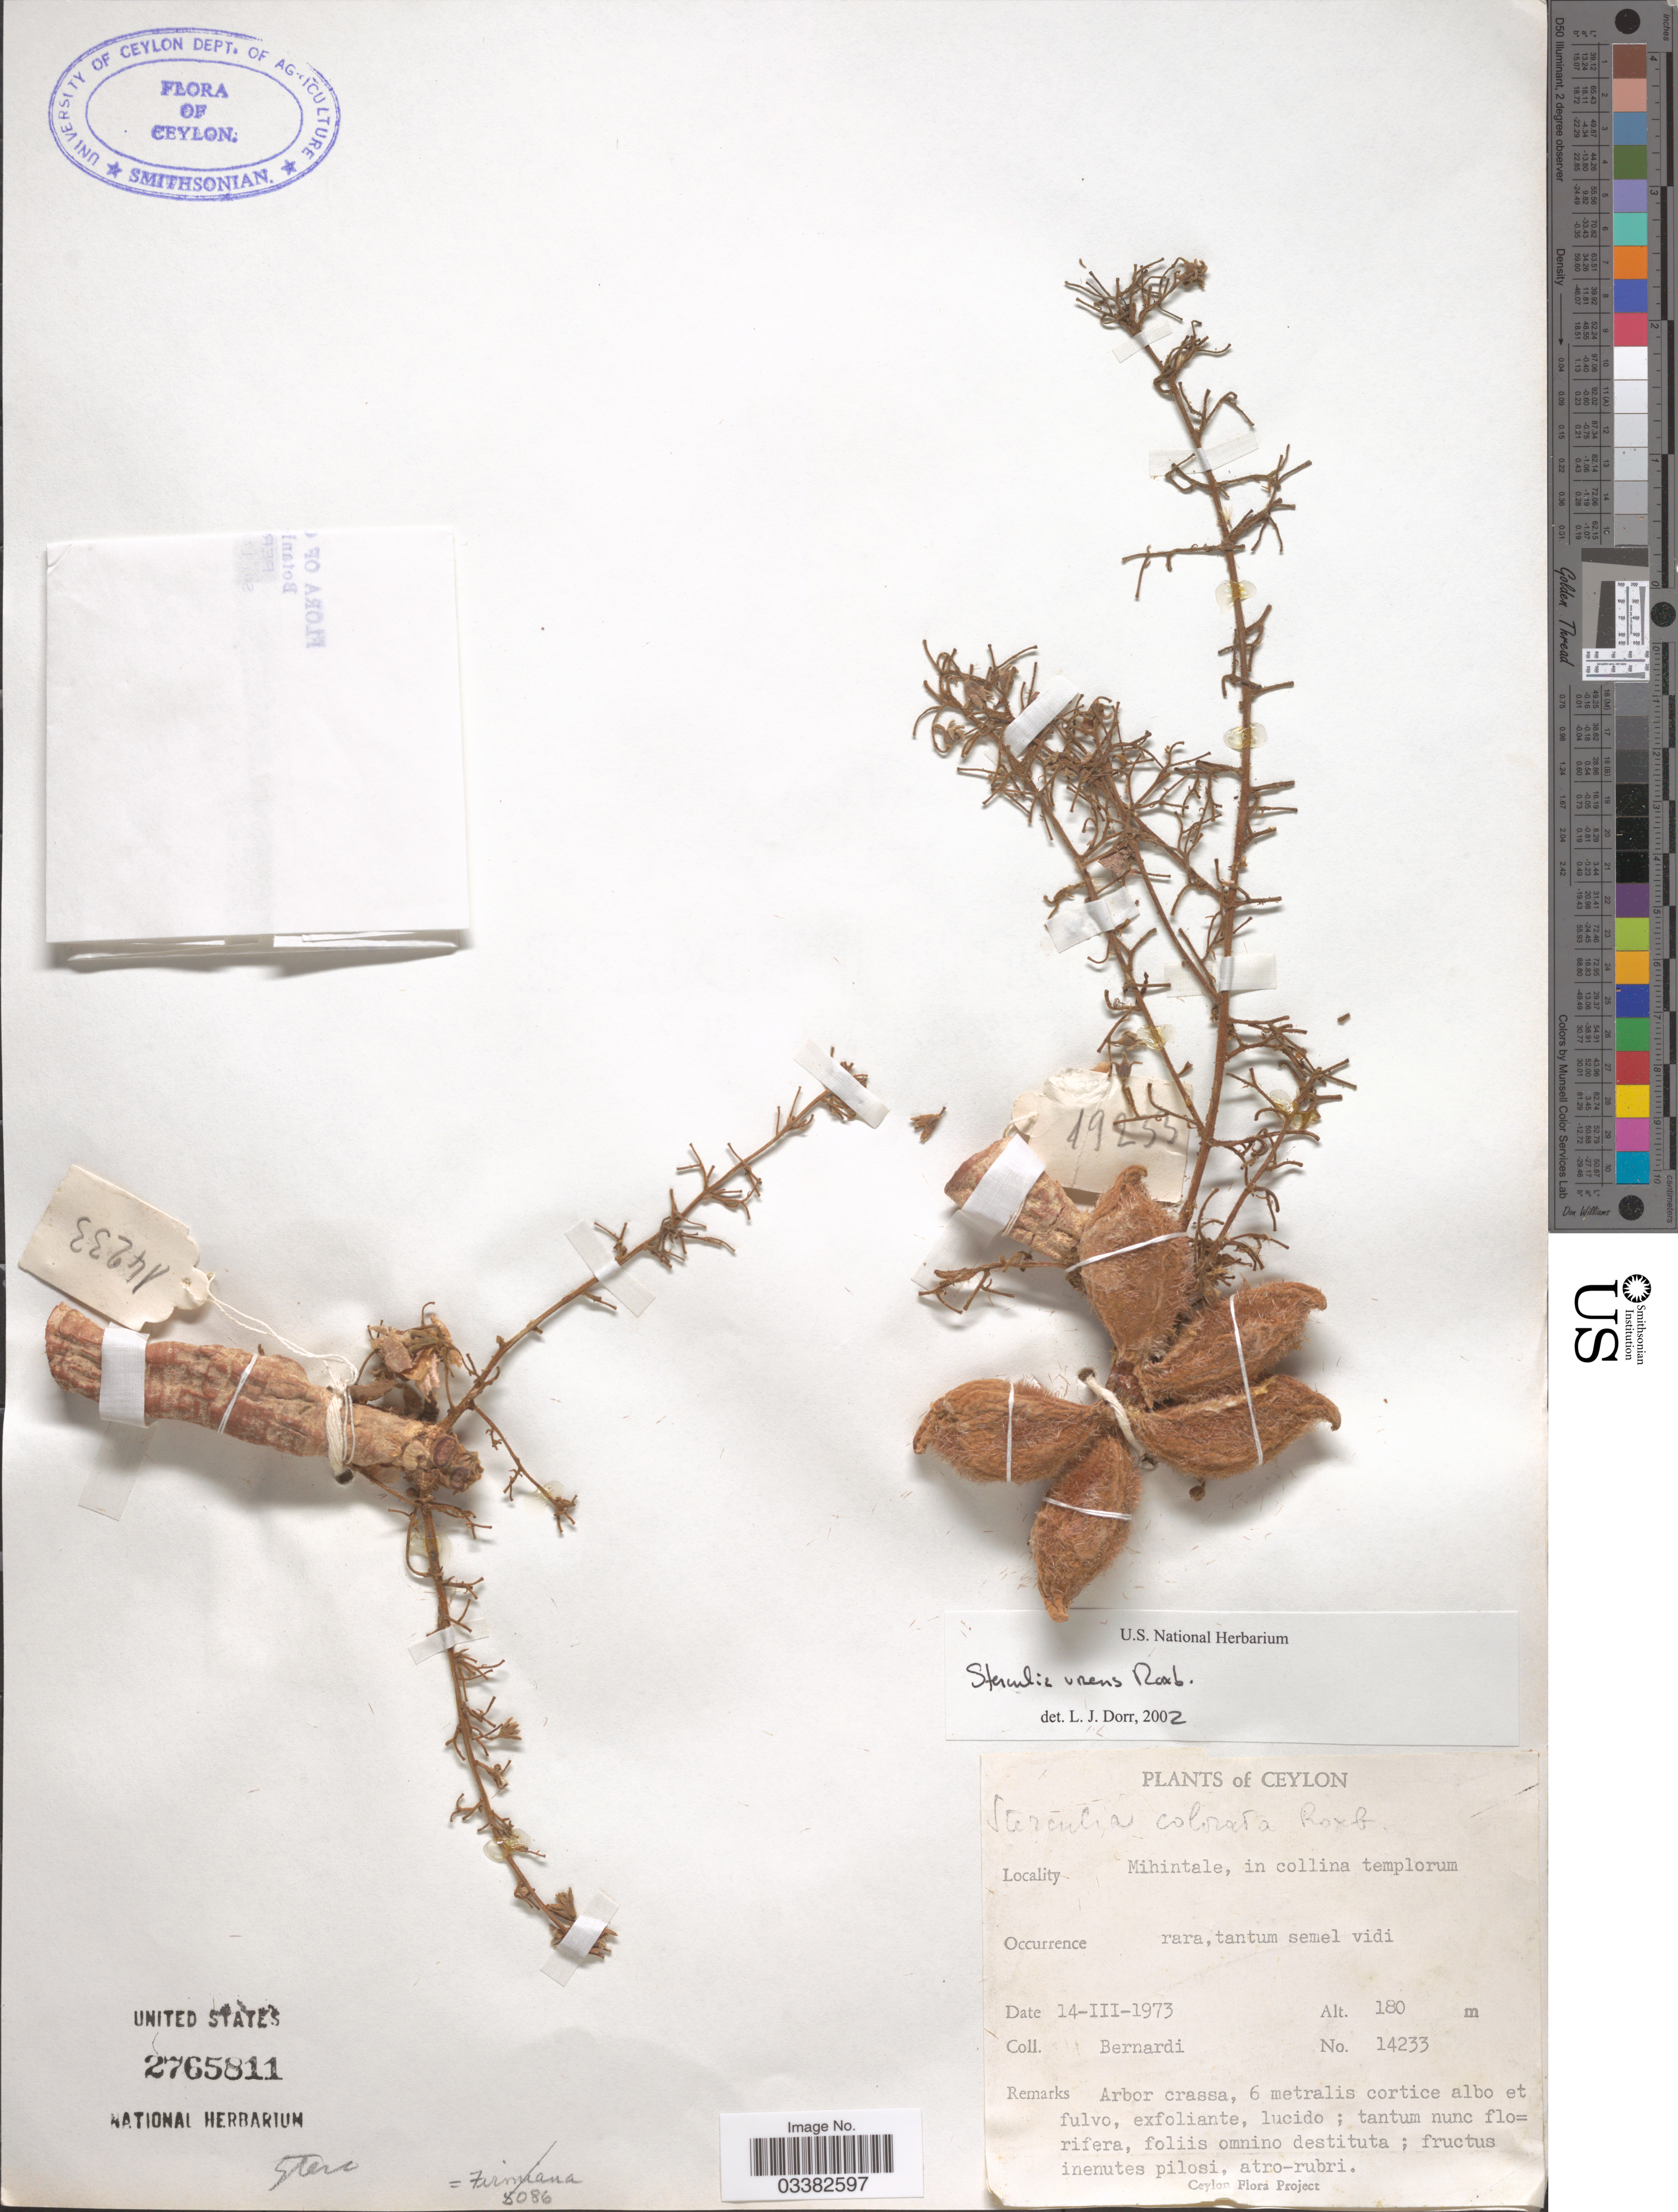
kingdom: Plantae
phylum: Tracheophyta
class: Magnoliopsida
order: Malvales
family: Malvaceae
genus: Sterculia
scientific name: Sterculia urens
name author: Roxb.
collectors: Bernardi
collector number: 14233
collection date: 1973-03-14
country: Sri Lanka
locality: Ceylon. Mihintale, in collina templorum.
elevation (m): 180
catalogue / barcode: US 2765811